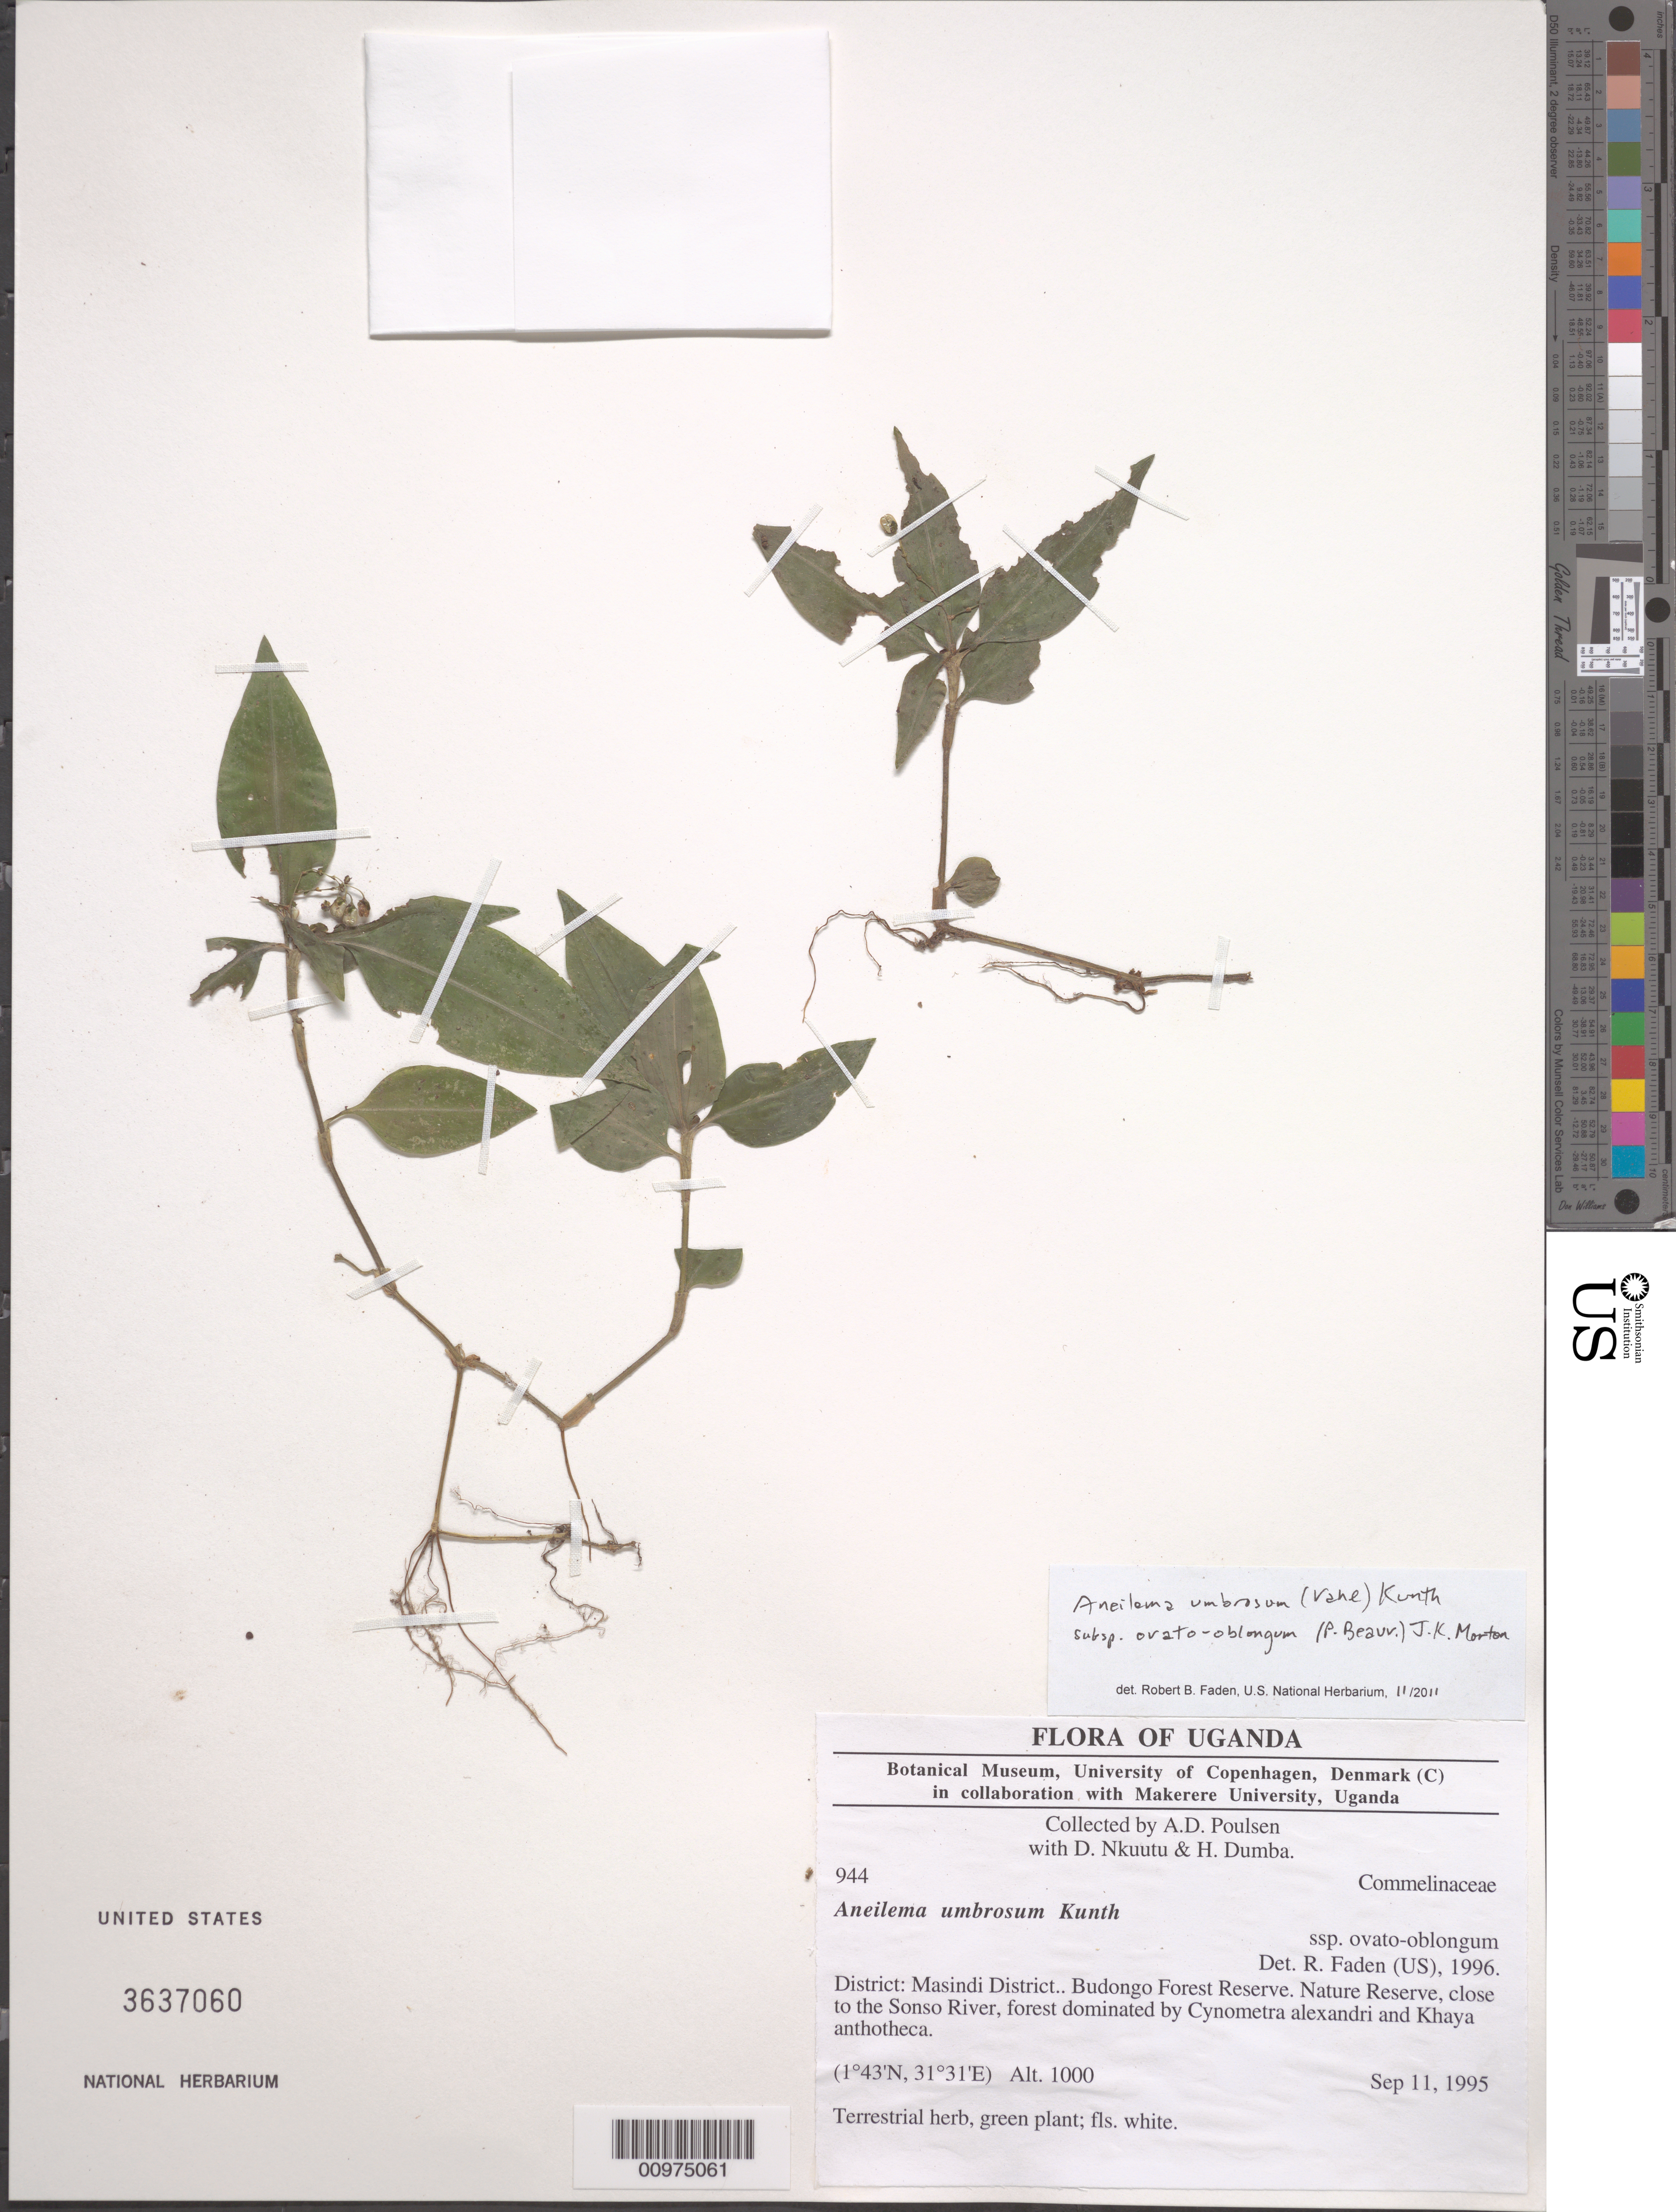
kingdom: Plantae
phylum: Tracheophyta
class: Liliopsida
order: Commelinales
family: Commelinaceae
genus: Aneilema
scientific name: Aneilema umbrosum subsp. ovato-oblongum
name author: (P. Beauv.) J.K. Morton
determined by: Faden, Robert B., (US), Smithsonian Institution - National Museum of Natural History (UNITED STATES)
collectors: A. Poulsen, D. Nkuutu & H. Dumba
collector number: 944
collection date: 1995-09-11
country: Uganda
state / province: Western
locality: Budongo Forest Reserve. Nature Reserve, close to the Sonso River, forest dominated by Cynometra alexandri and Khaya anthotheca.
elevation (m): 1000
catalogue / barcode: US 3637060